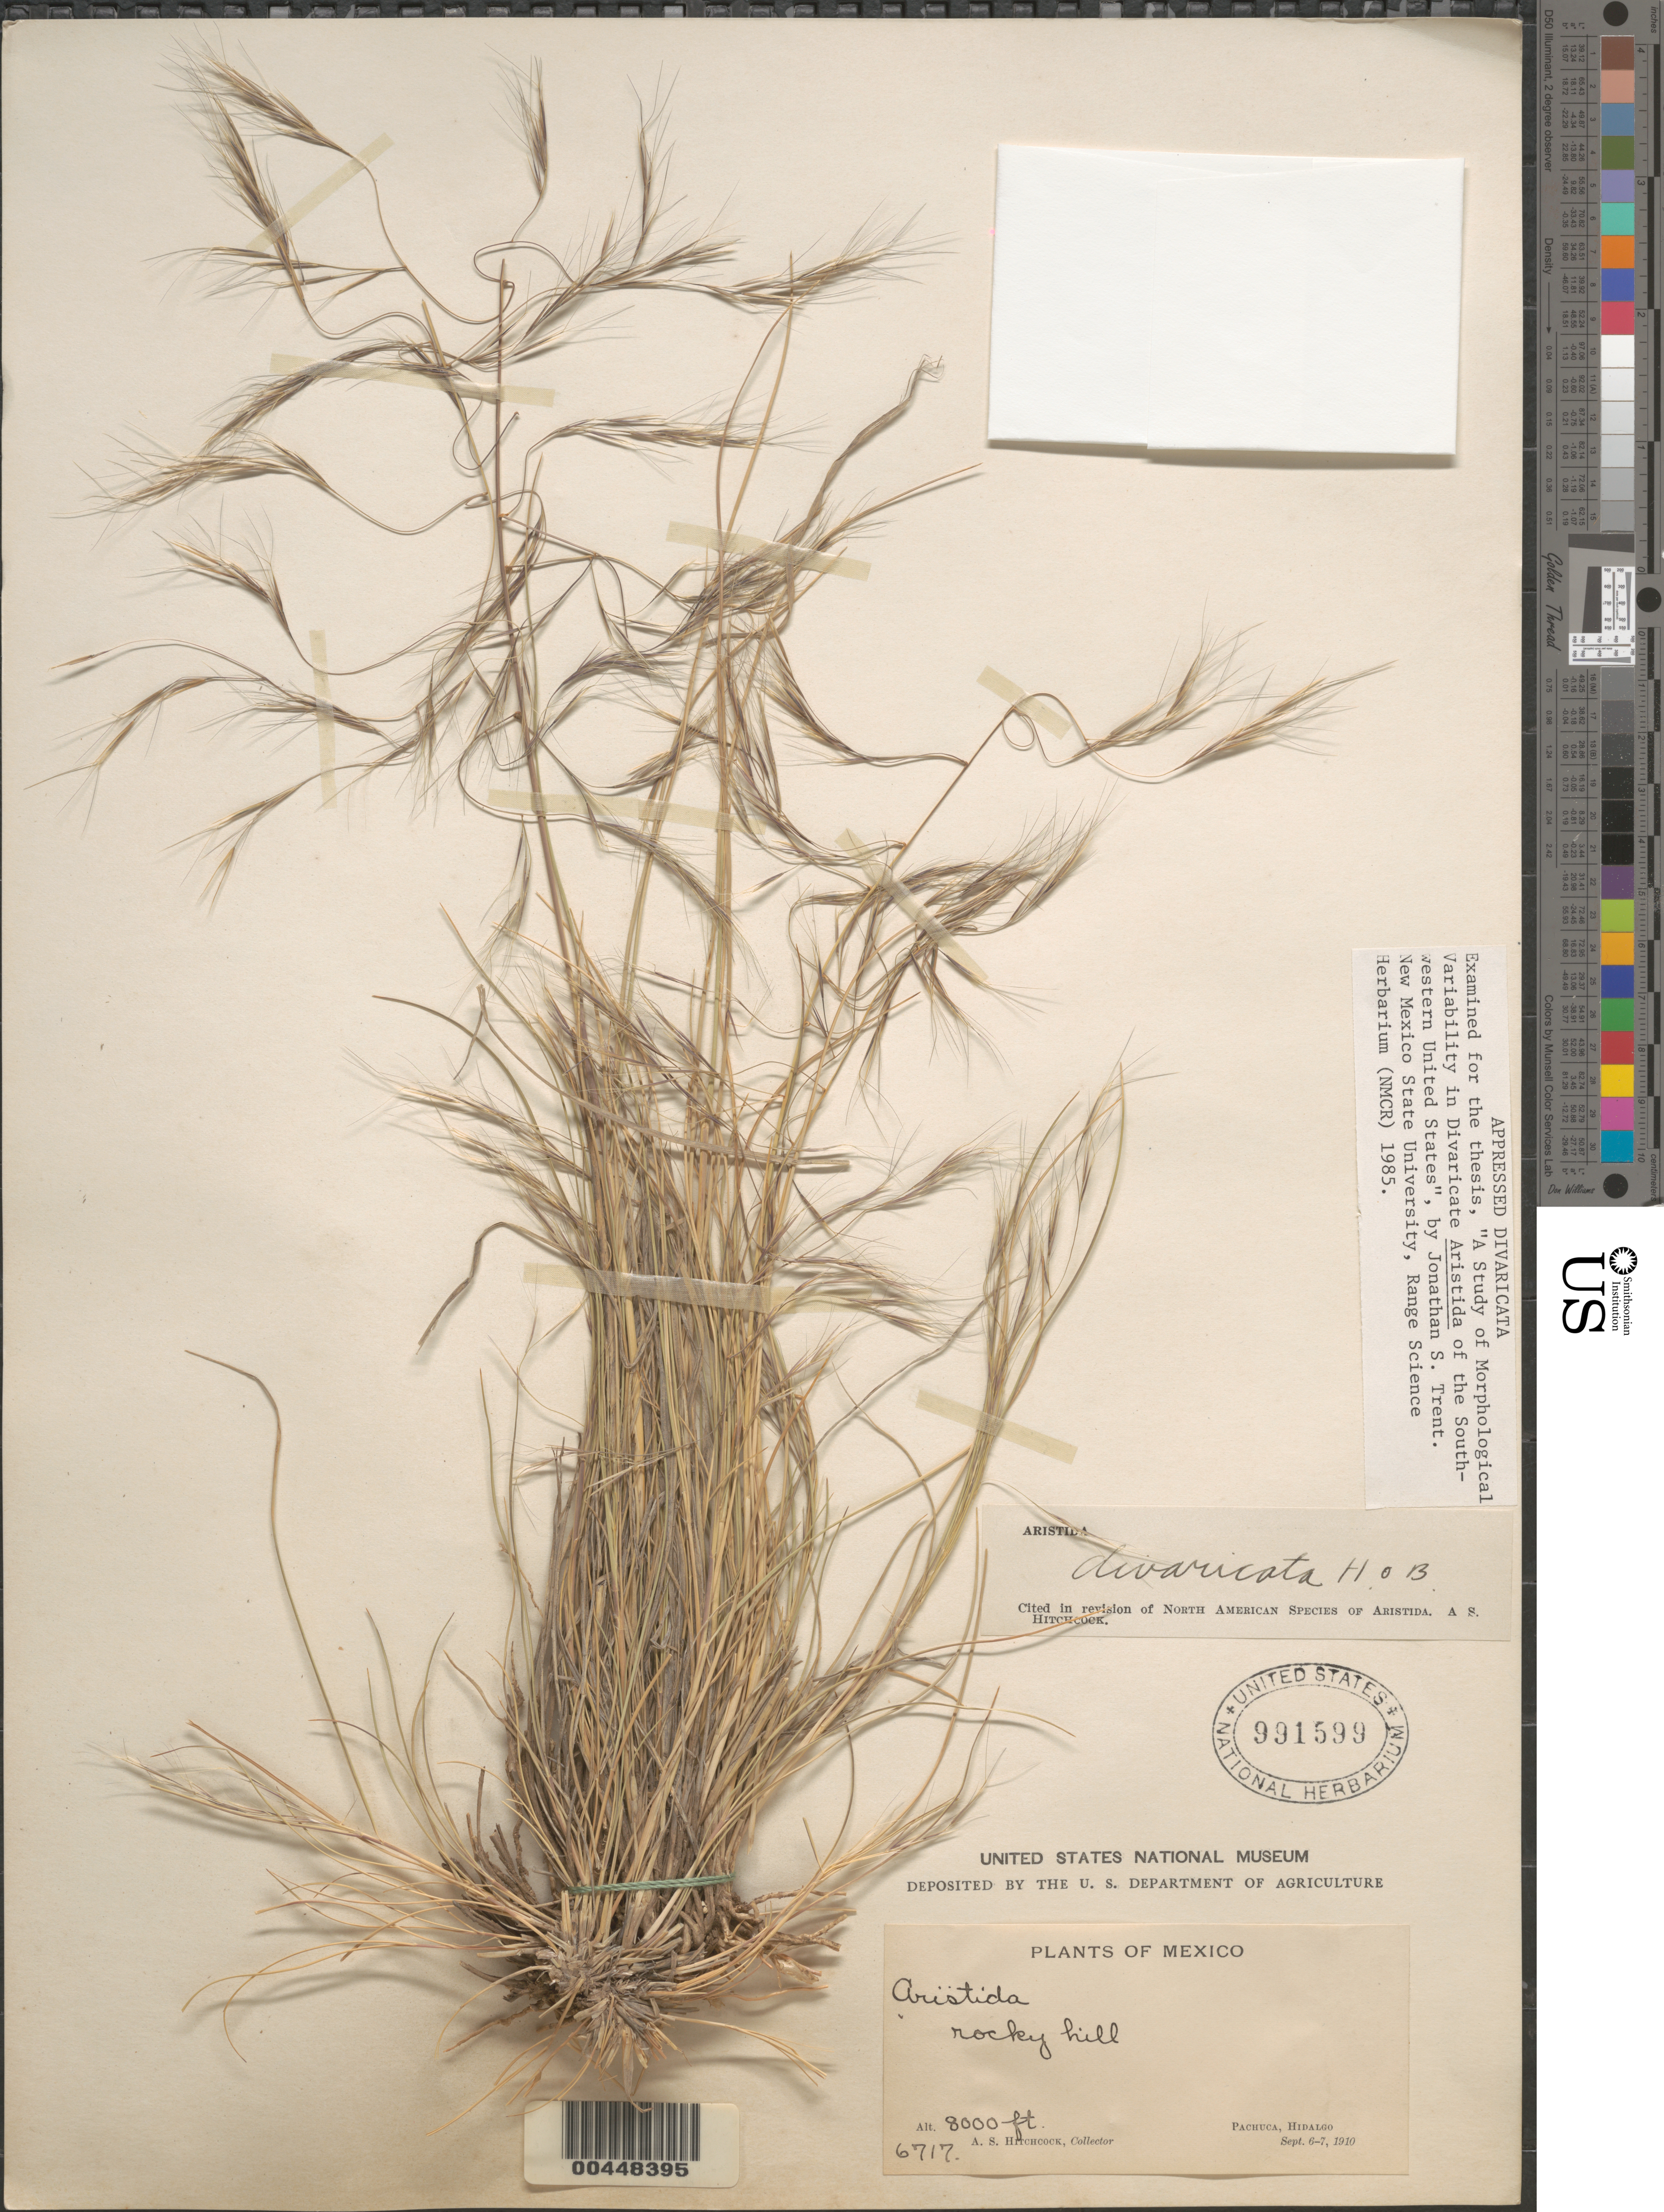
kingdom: Plantae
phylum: Tracheophyta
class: Liliopsida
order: Poales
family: Poaceae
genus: Aristida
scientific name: Aristida divaricata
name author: Humb. & Bonpl. ex Willd.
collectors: A. S. Hitchcock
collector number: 6717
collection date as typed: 6 Sep 1910 to 7 Sep 1910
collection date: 1910-09-06/1910-09-07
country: Mexico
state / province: Hidalgo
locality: Pachuca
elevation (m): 2438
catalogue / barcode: US 991599